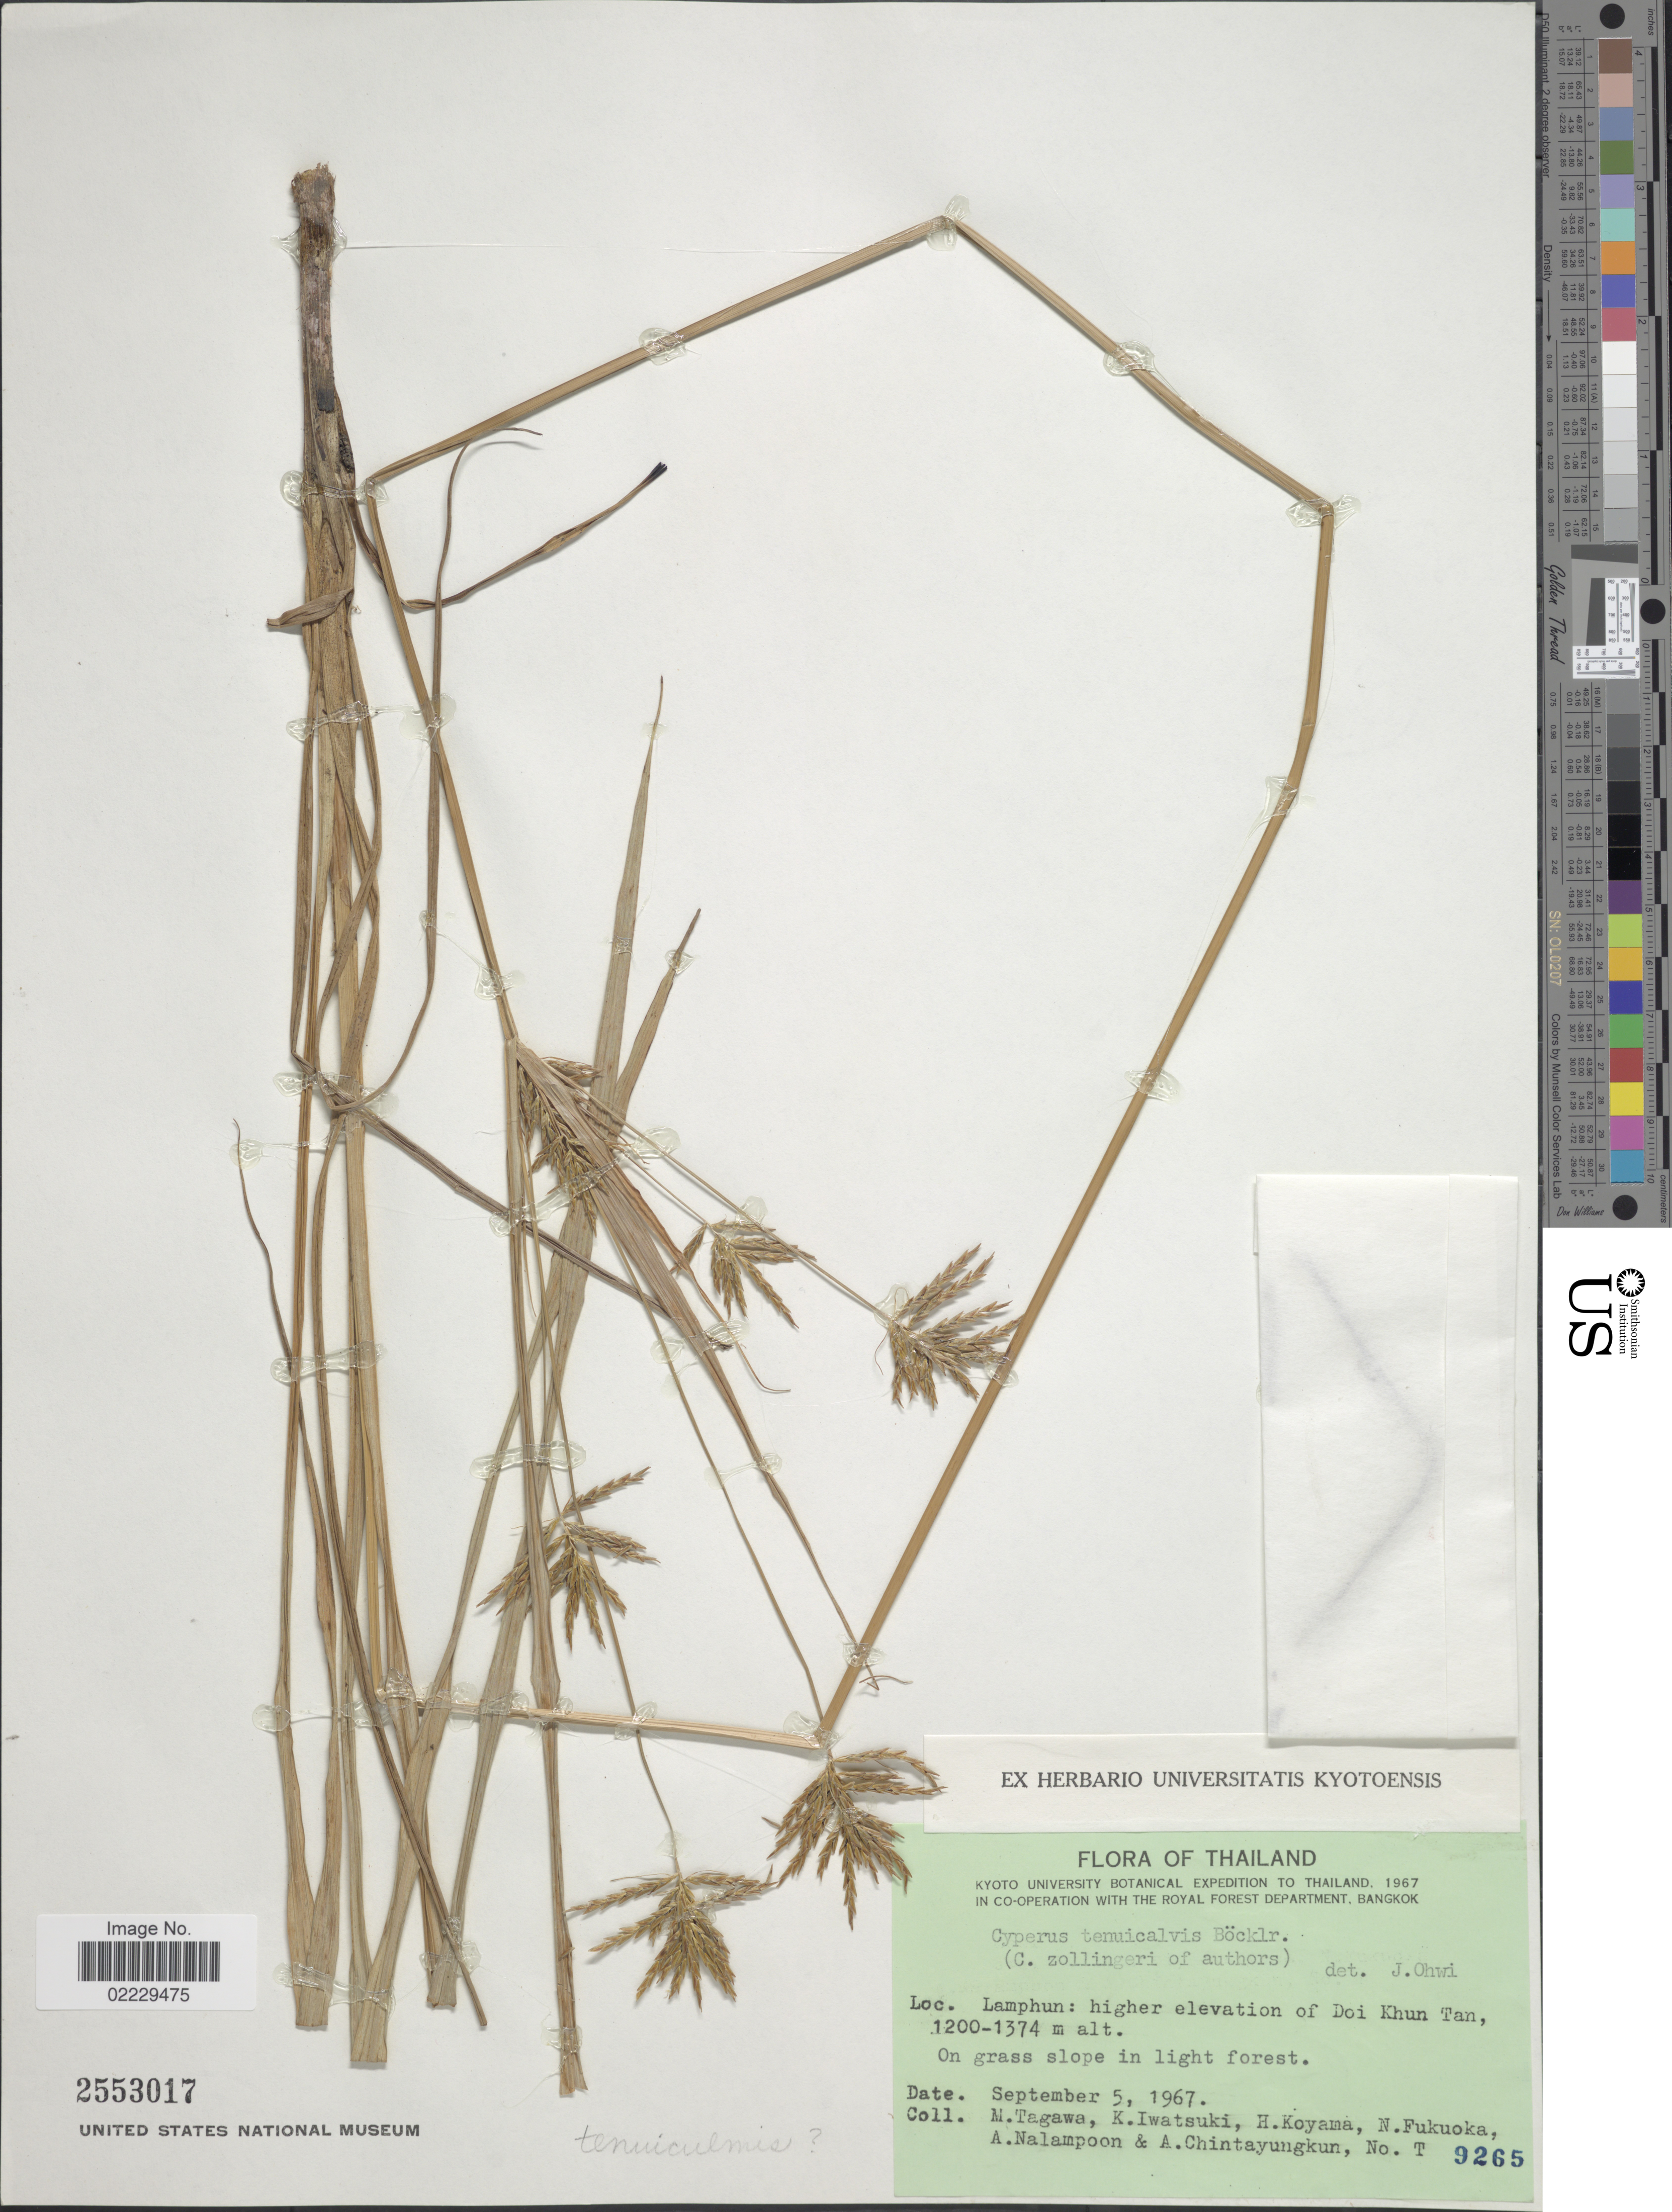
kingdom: Plantae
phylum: Tracheophyta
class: Liliopsida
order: Poales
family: Cyperaceae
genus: Cyperus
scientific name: Cyperus tenuiculmis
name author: Boeckeler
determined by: Strong, Mark T., (BOT), Smithsonian Institution - National Museum of Natural History (UNITED STATES)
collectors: M. Tagawa, K. Iwatsuki, H. Koyama, N. Fukuoka & et al.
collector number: T 9265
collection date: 1967-09-05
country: Thailand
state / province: Lamphun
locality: Lamphun: higher elevation of Doi Khun Tan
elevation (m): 1200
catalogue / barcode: US 2553017